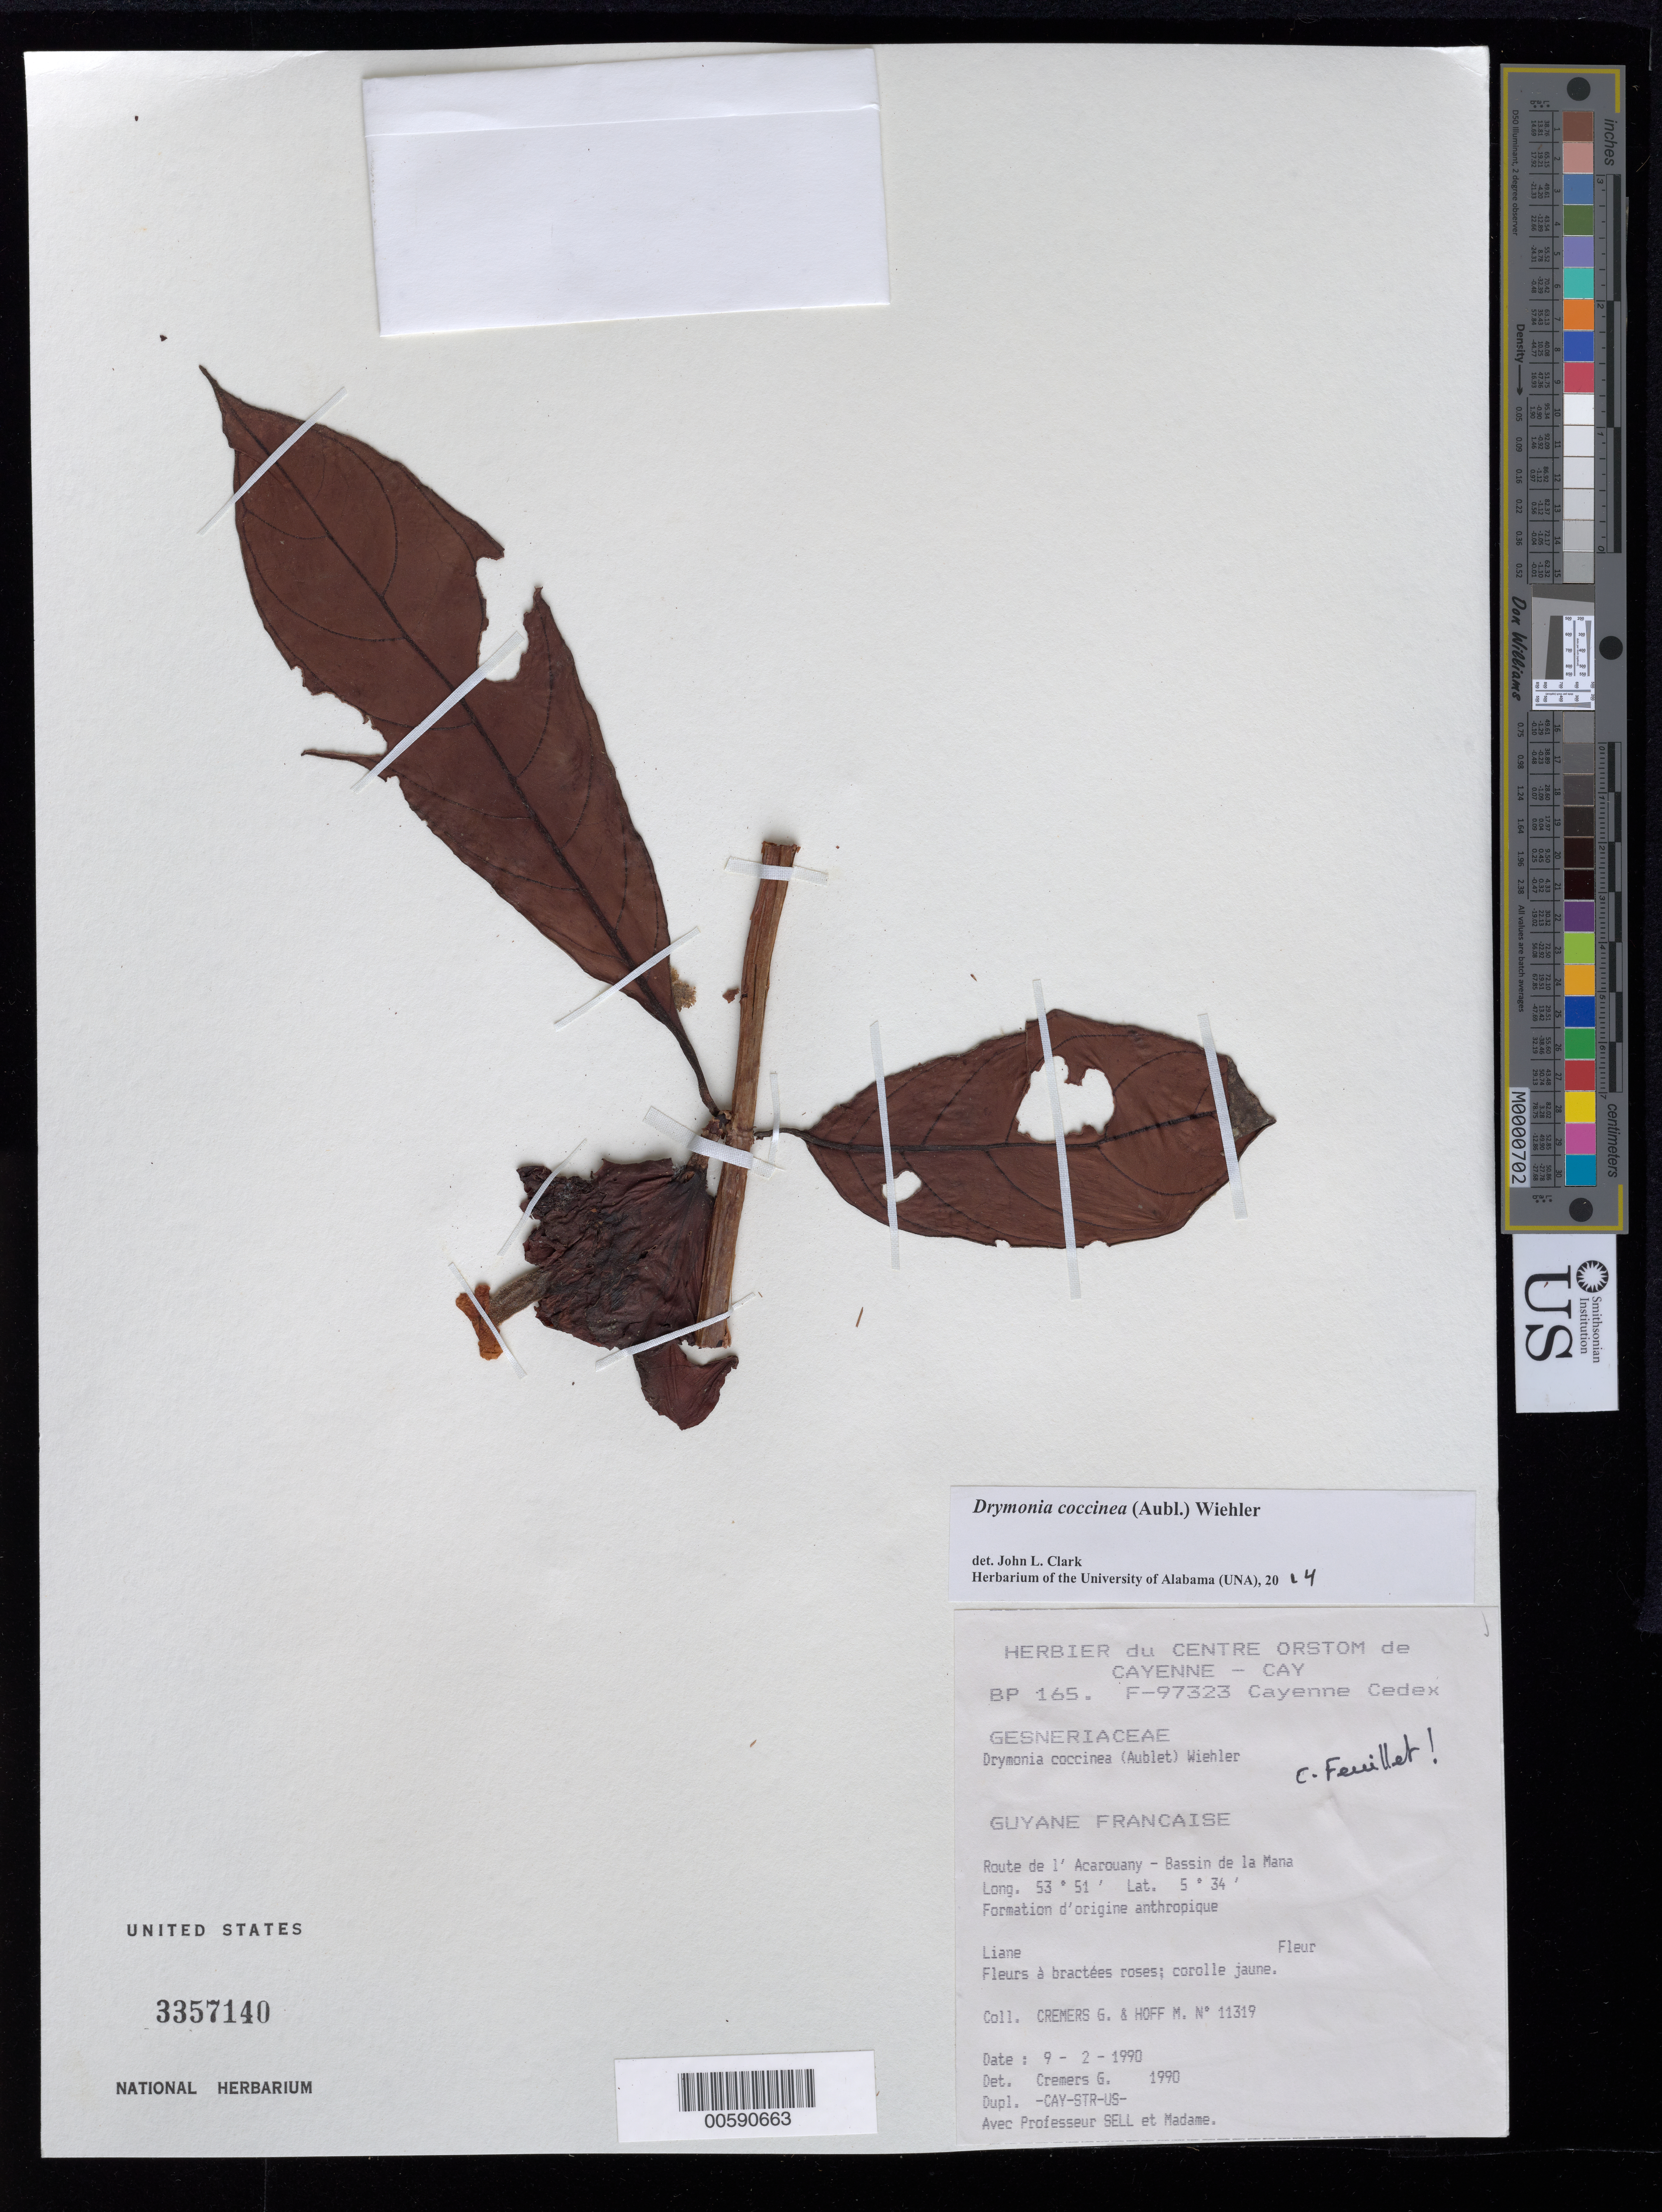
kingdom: Plantae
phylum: Tracheophyta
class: Magnoliopsida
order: Lamiales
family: Gesneriaceae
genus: Drymonia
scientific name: Drymonia coccinea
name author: (Aubl.) Wiehler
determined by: Skog, Laurence E.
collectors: G. Cremers & M. Hoff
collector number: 11319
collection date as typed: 09 Feb 1990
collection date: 1990-02-09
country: French Guiana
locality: Route de l'Acarouany, bassin de la Mana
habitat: Formation d'origine anthropique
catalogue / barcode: US 3357140